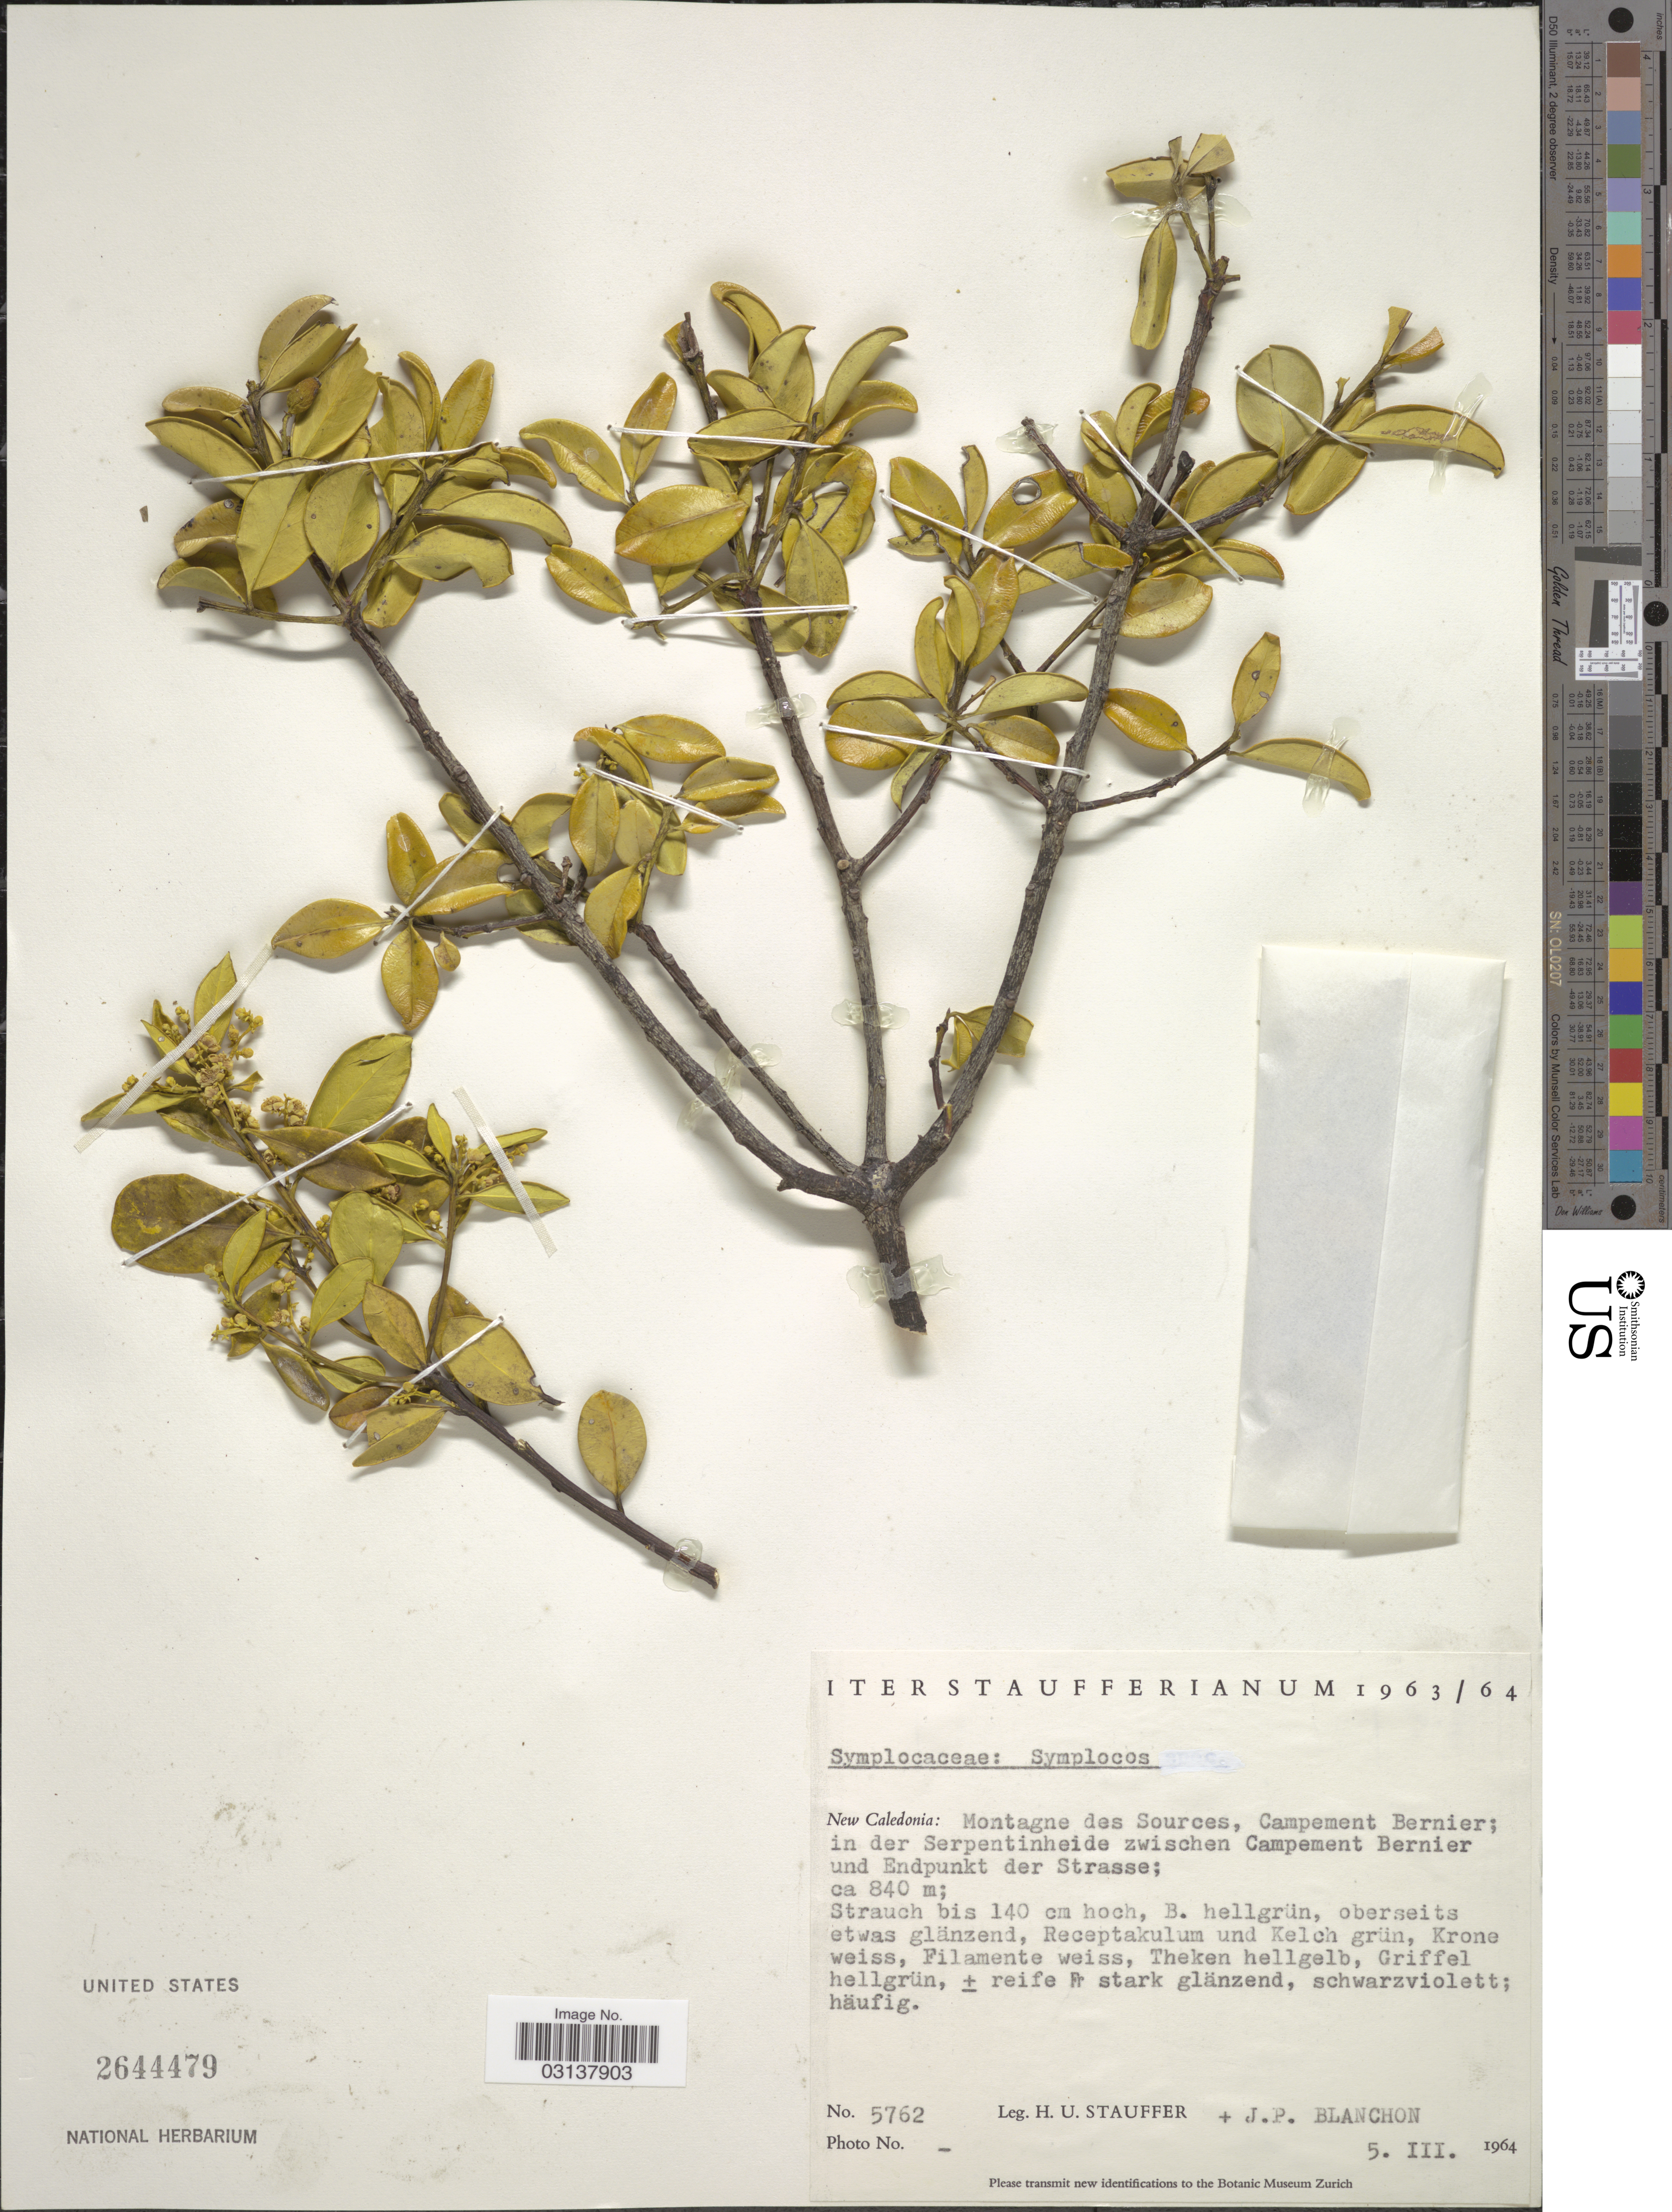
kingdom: Plantae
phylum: Tracheophyta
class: Magnoliopsida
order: Ericales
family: Symplocaceae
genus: Symplocos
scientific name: Symplocos sp.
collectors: H. U. Stauffer & J. Blanchon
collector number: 5762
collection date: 1964-03-05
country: New Caledonia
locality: Montagne des Sources, Campement Bernier; in der Serpentinheide zwischen Campement Bernier und Endpunkt der Strasse.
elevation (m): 840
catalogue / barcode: US 2644479